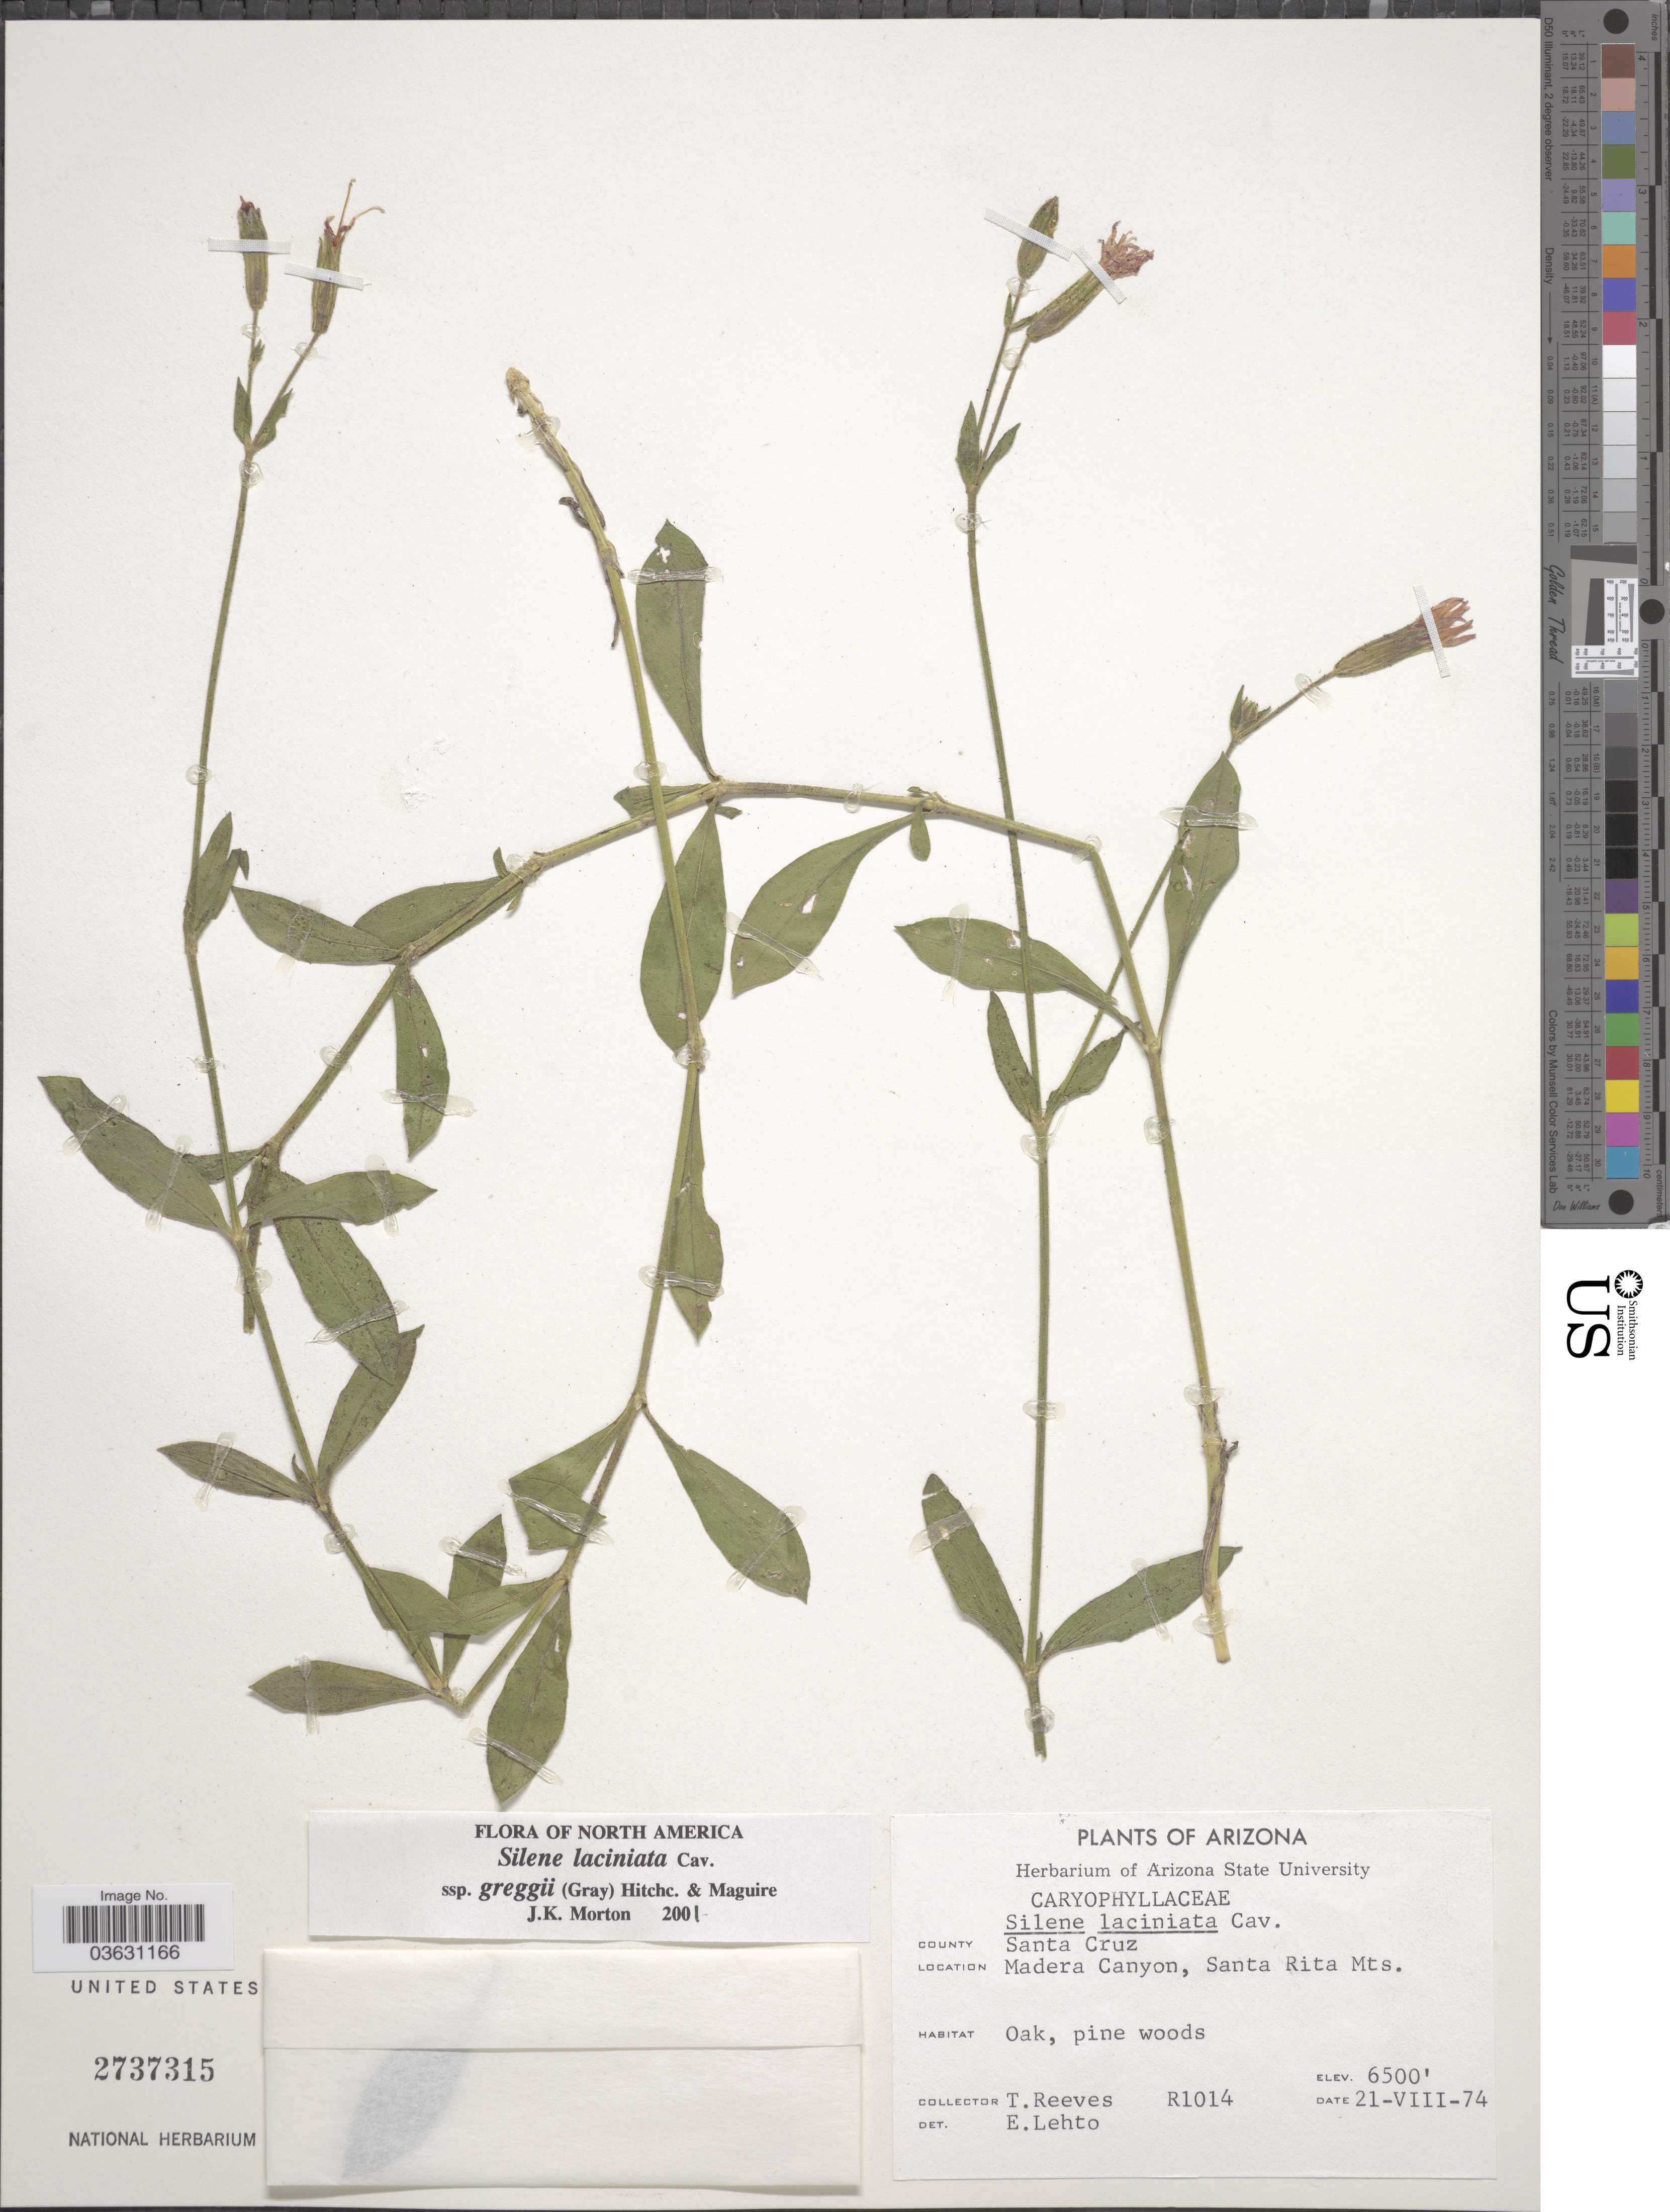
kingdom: Plantae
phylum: Tracheophyta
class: Magnoliopsida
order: Caryophyllales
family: Caryophyllaceae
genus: Silene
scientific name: Silene laciniata subsp. greggii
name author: (A. Gray) C.L. Hitchc. & Maguire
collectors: T. Reeves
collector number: R1014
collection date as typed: Transcribed d/m/y: 21/8/74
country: United States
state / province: Arizona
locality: County Santa Cruz. Madera Canyon, Santa Rita Mts.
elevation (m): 1981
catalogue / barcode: US 2737315